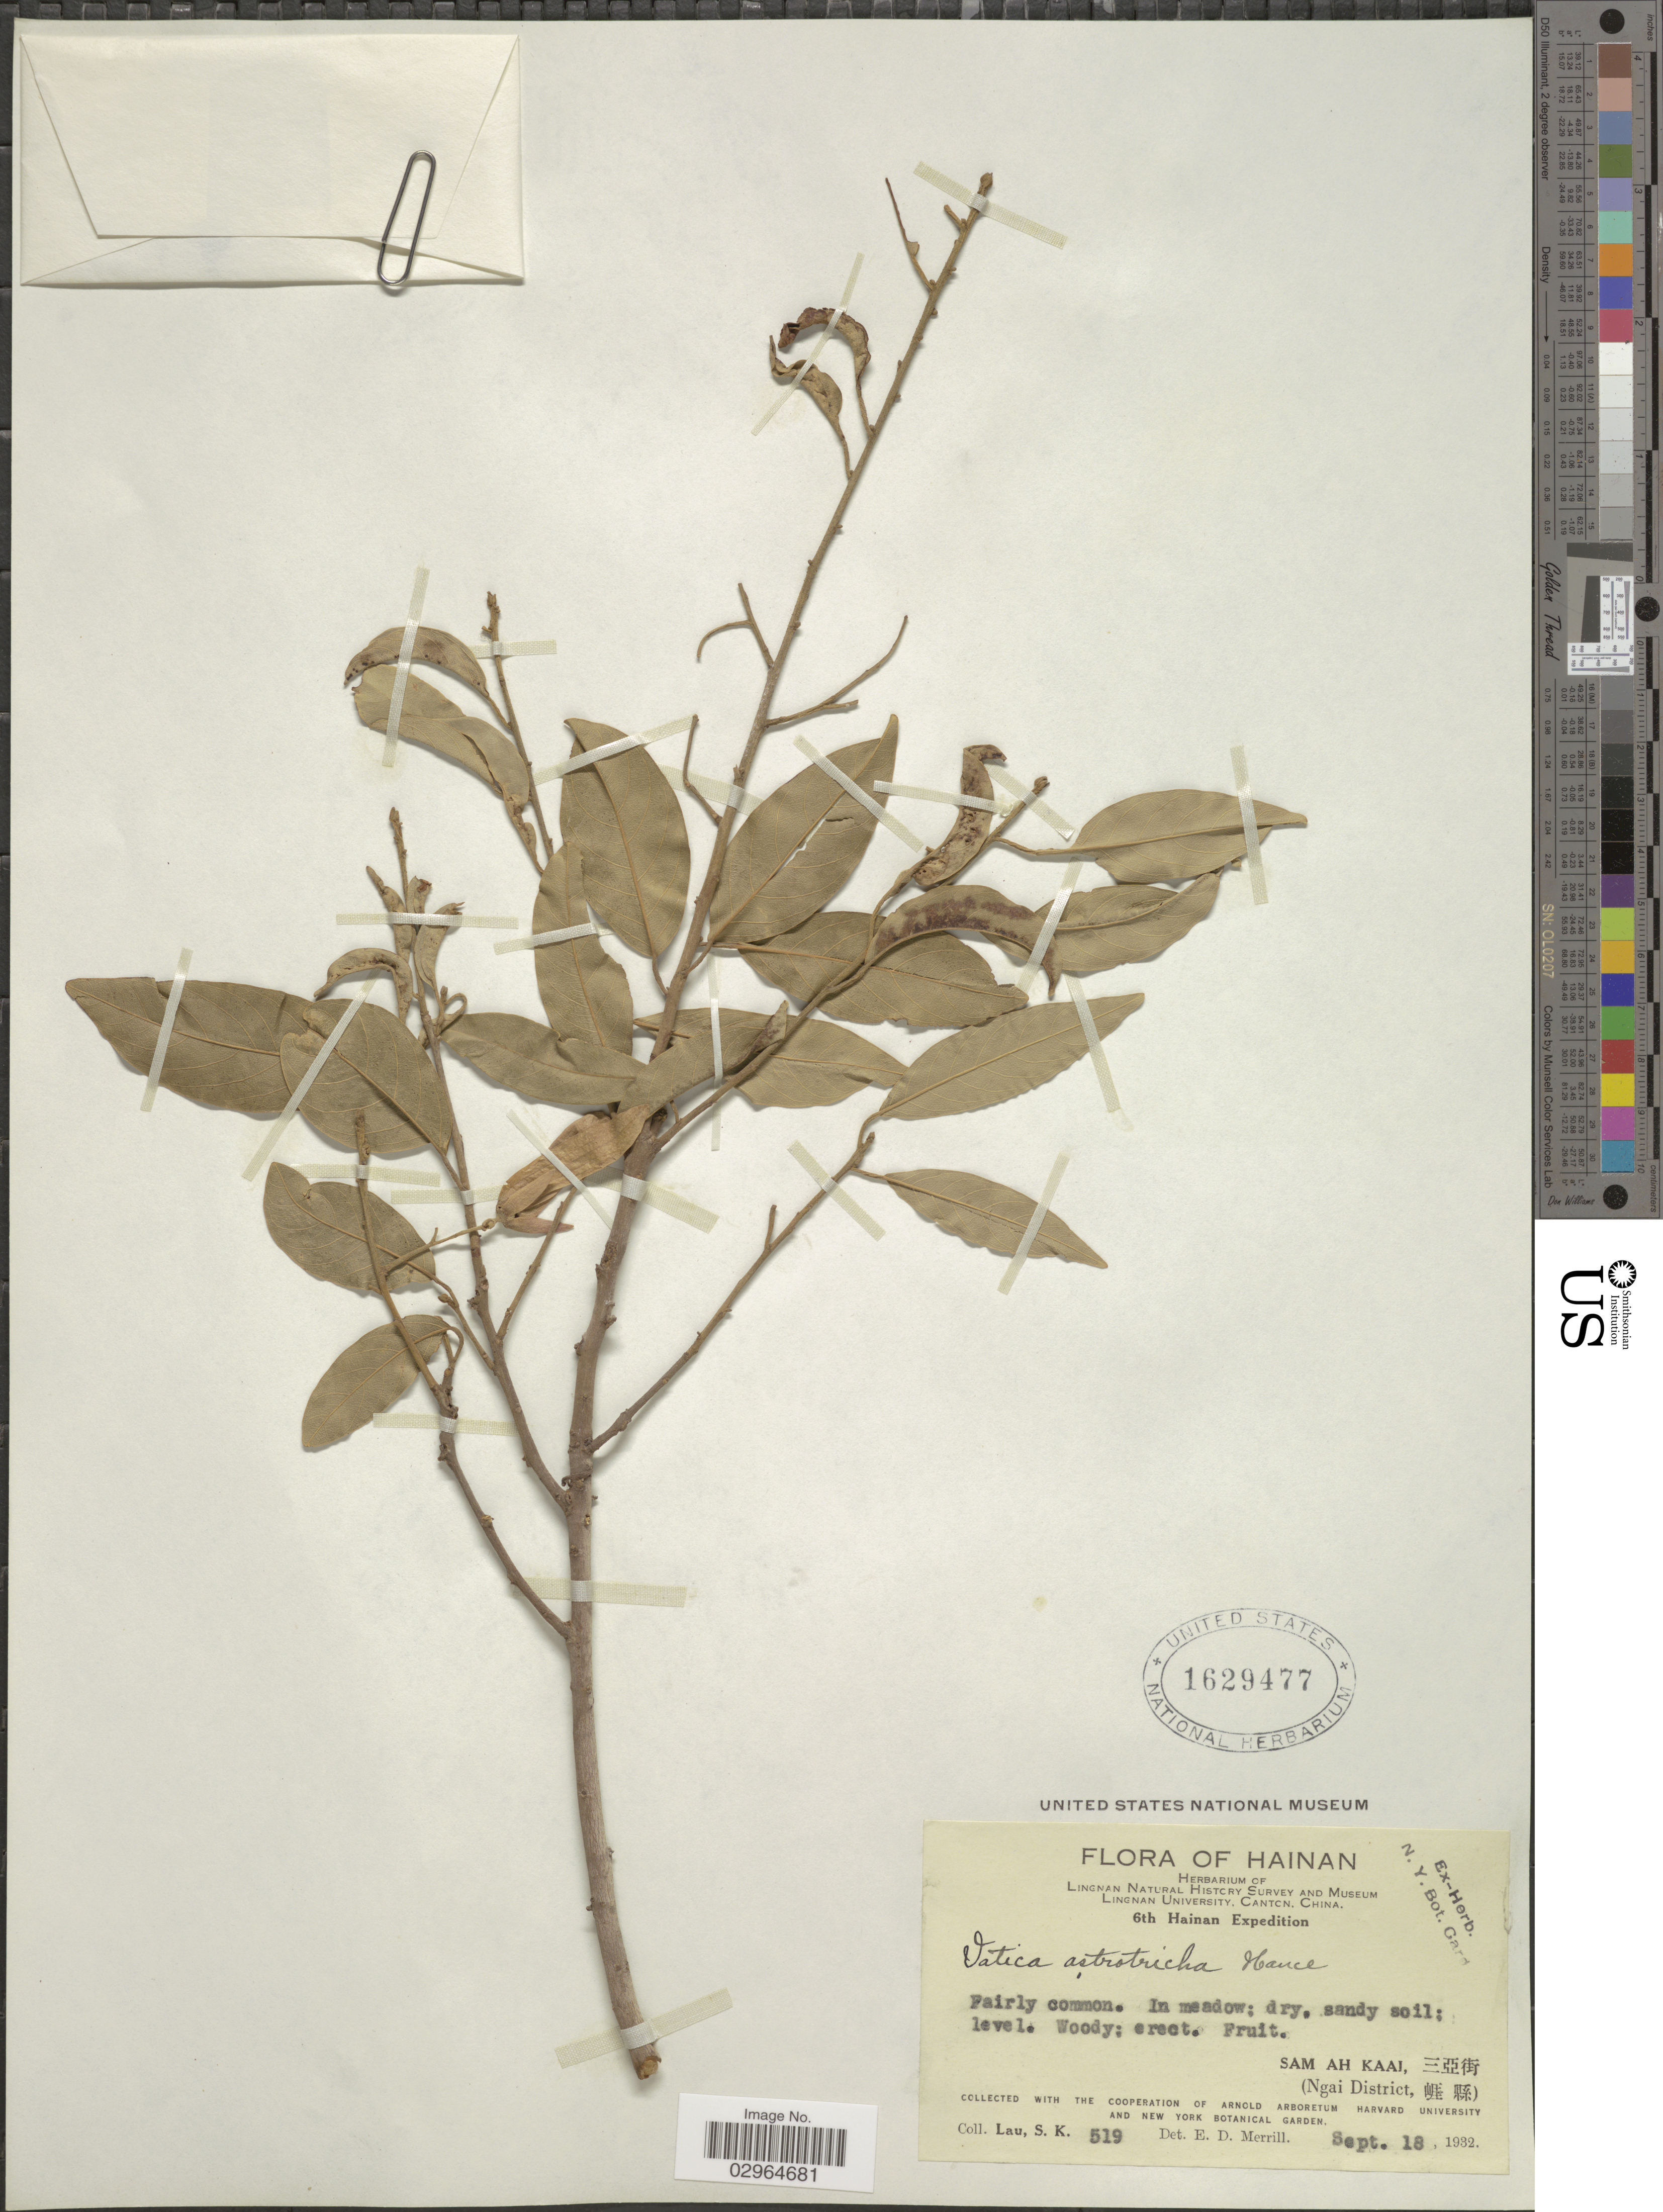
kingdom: Plantae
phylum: Tracheophyta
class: Magnoliopsida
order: Malvales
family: Dipterocarpaceae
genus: Vatica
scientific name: Vatica astrotricha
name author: Hance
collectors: S. K. Lau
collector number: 519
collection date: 1932-09-18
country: China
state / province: Hainan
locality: Ngai District.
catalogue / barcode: US 1629477